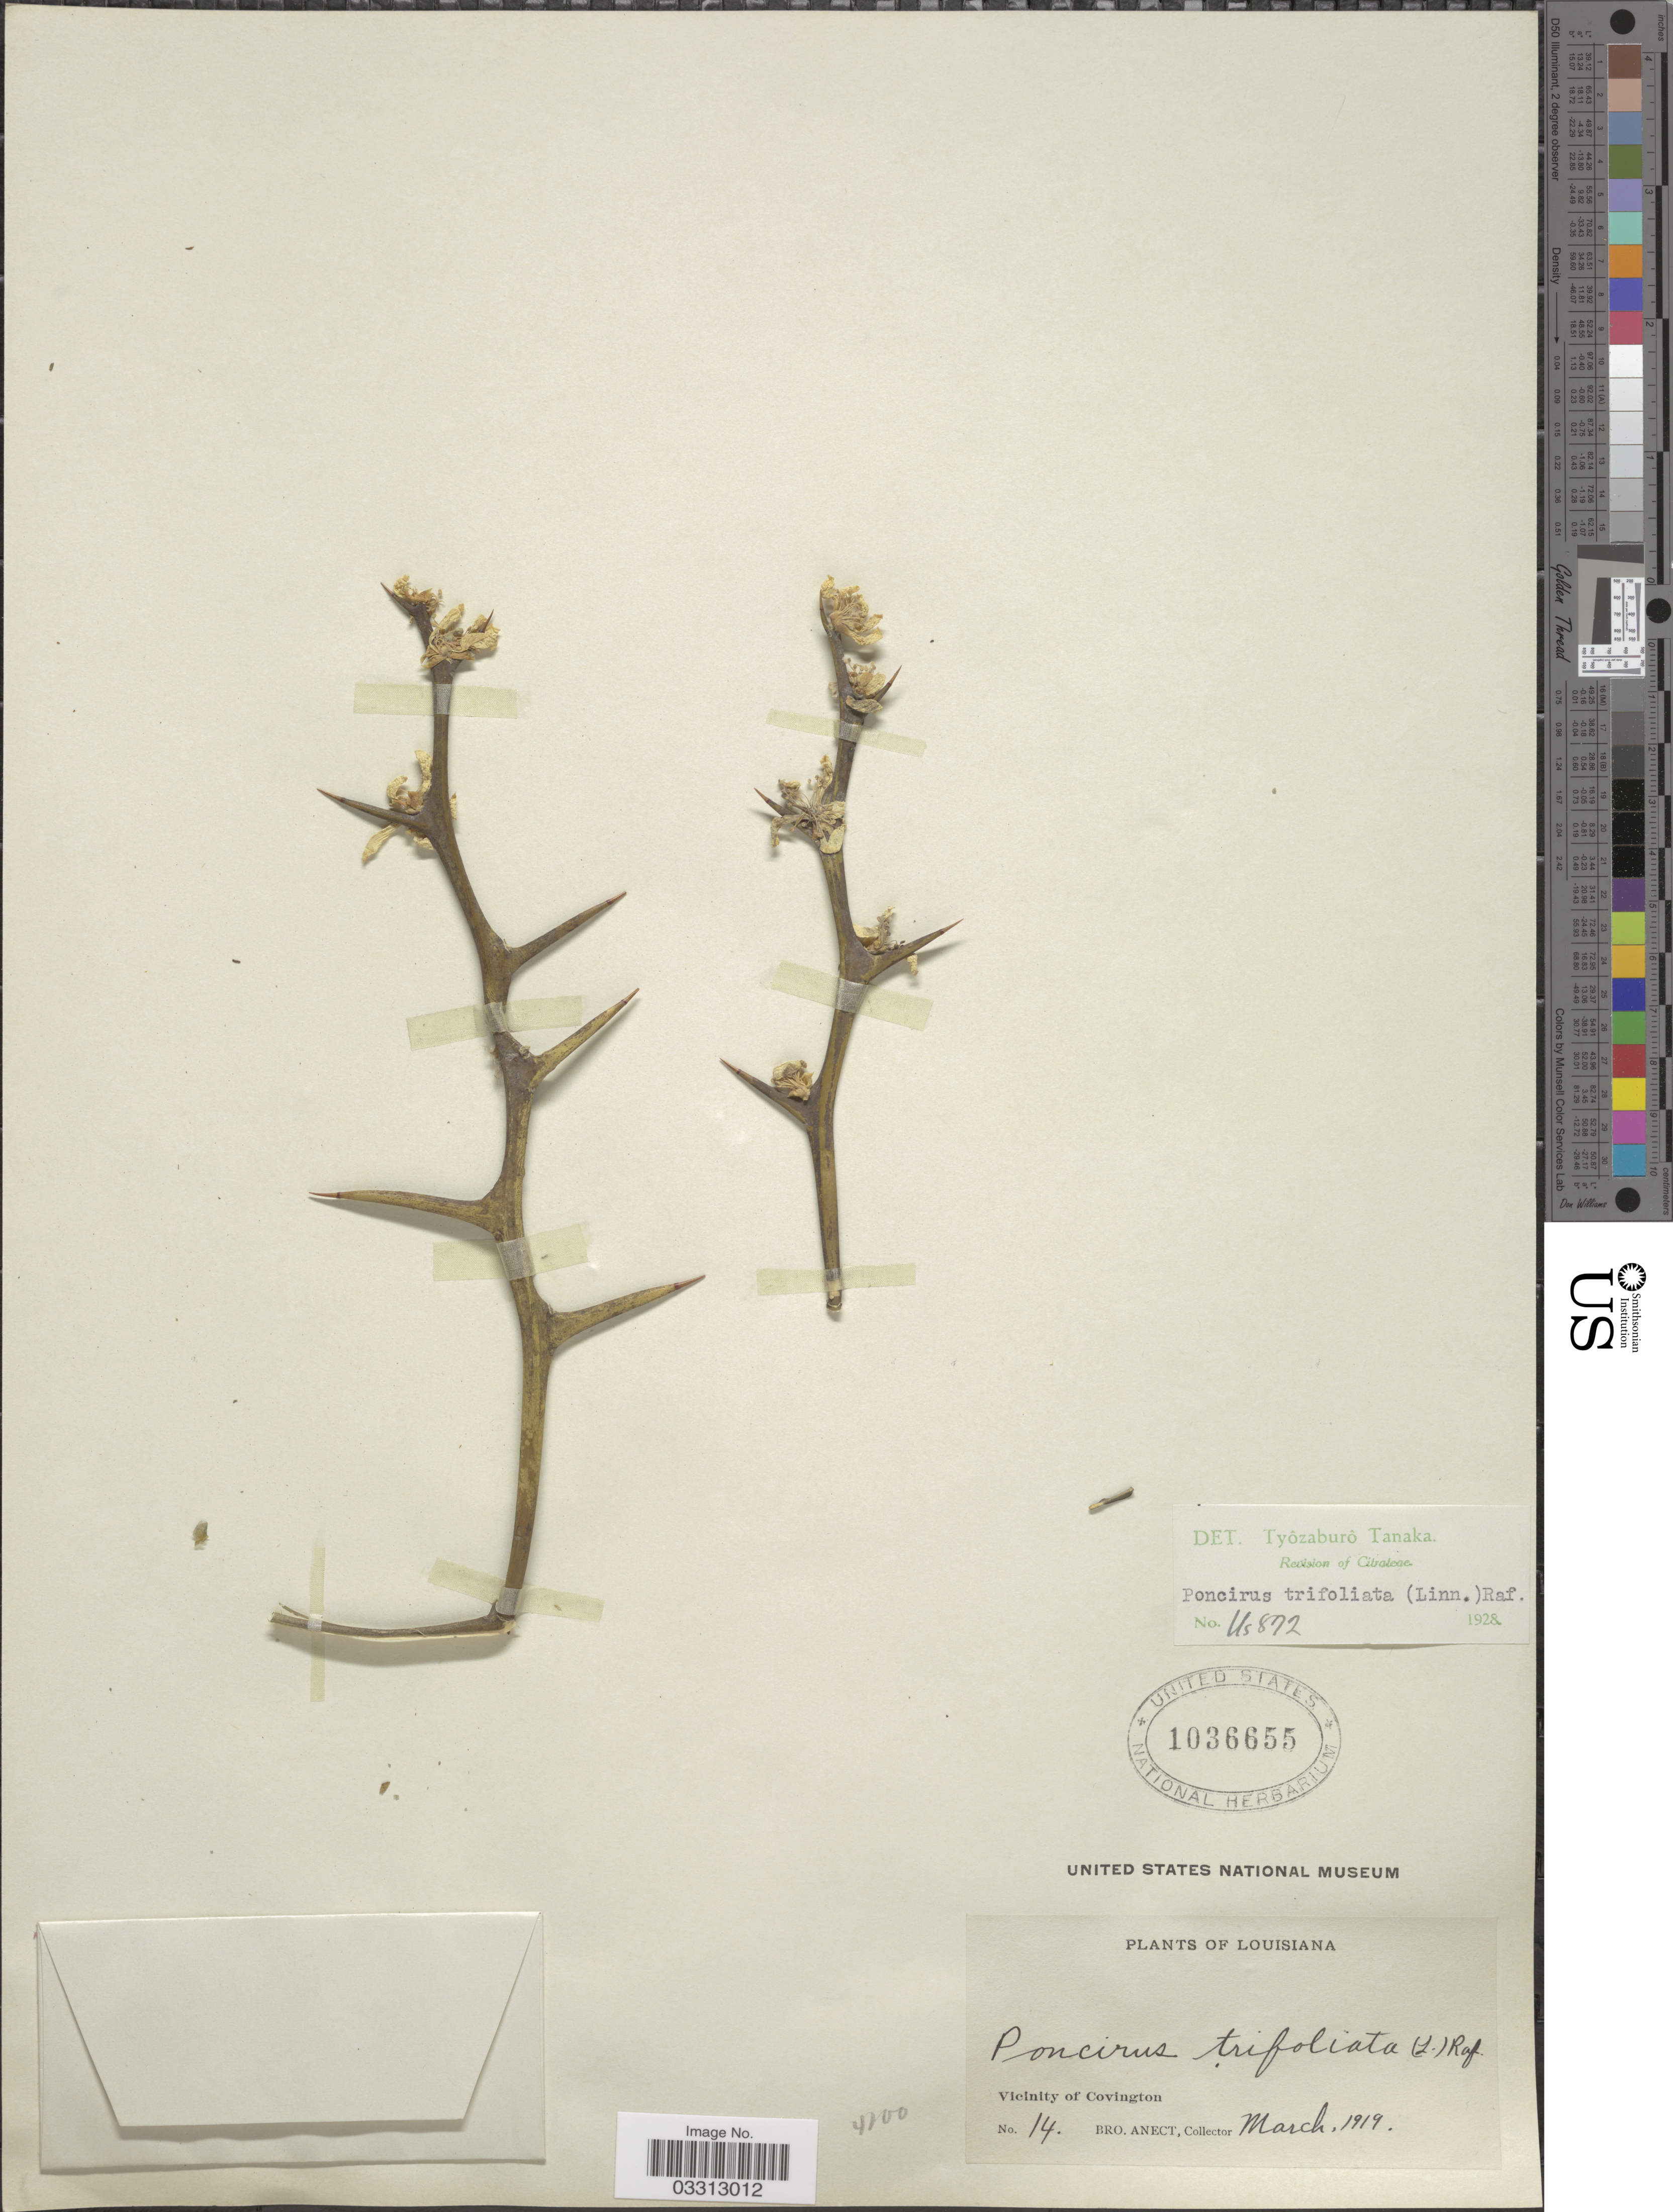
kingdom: Plantae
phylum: Tracheophyta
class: Magnoliopsida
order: Sapindales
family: Rutaceae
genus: Citrus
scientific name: Citrus trifoliata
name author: L.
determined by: Strong, Mark T., (BOT), Smithsonian Institution - National Museum of Natural History (UNITED STATES)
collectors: B. Anect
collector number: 14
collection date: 1919-03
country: United States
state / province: Louisiana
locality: Vicinity of Covington.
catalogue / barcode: US 1036655